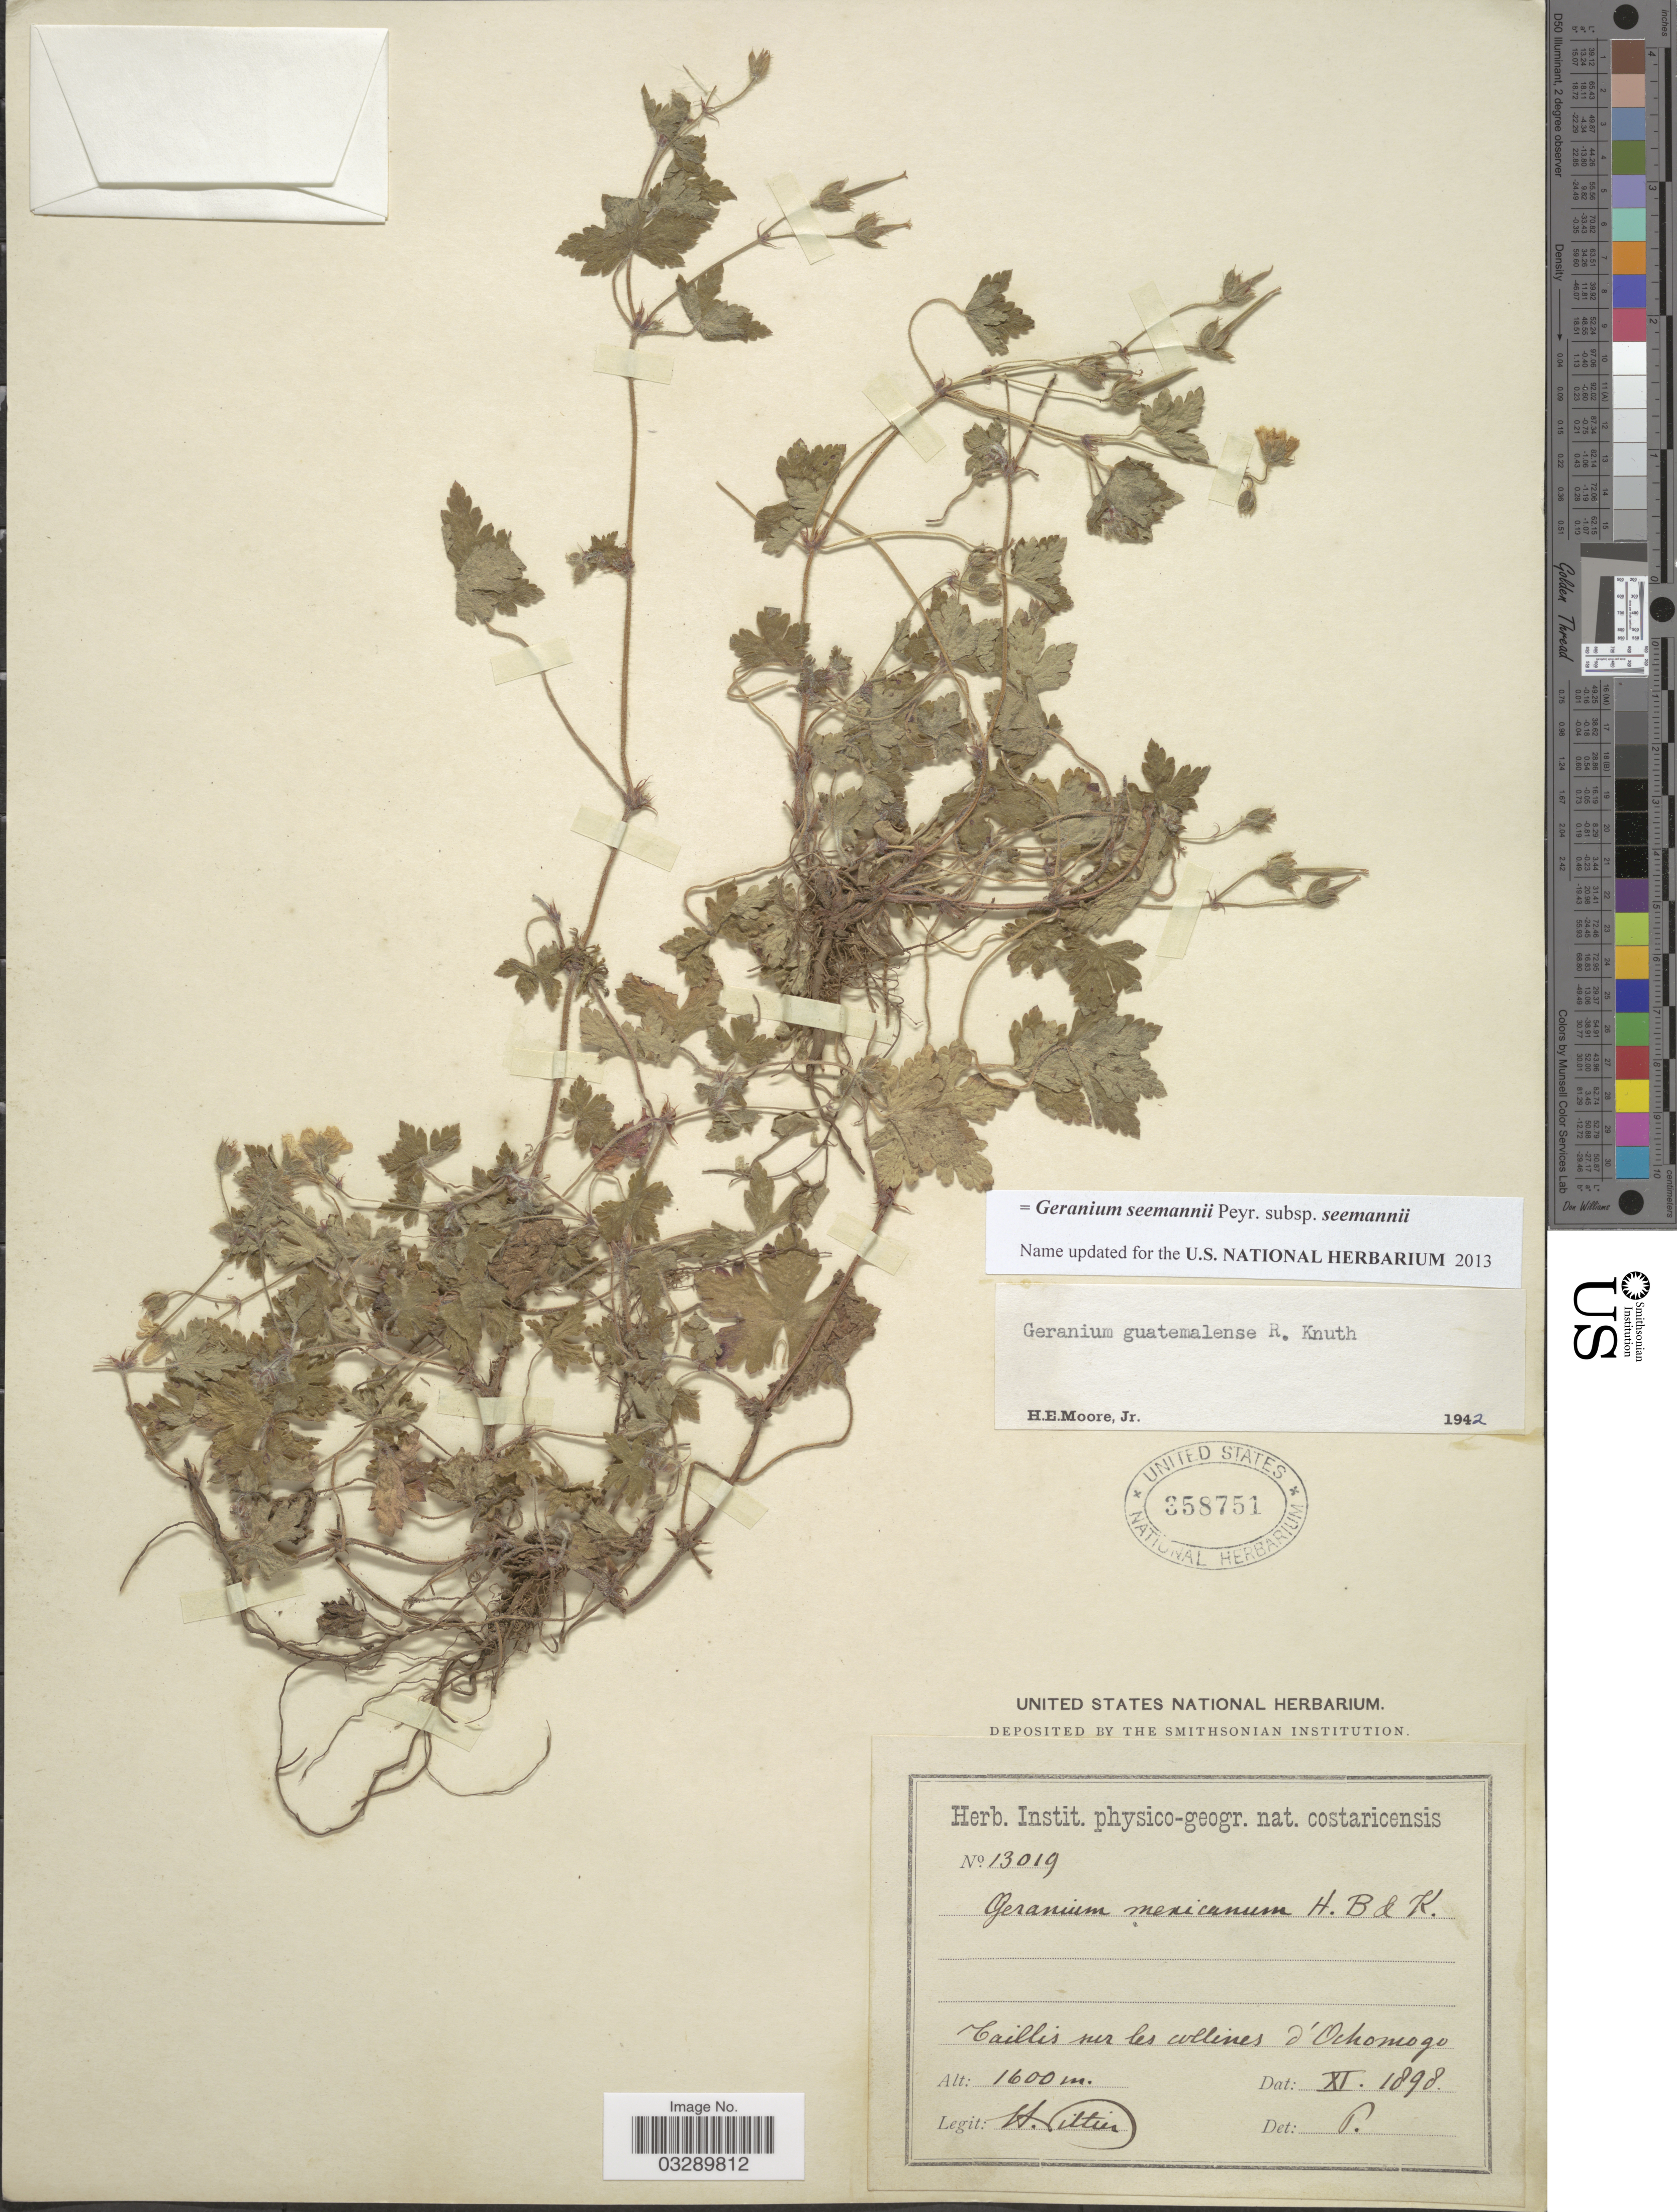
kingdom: Plantae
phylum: Tracheophyta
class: Magnoliopsida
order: Geraniales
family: Geraniaceae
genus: Geranium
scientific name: Geranium seemannii subsp. seemannii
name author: Peyr.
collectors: H. F. Pittier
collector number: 13019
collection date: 1898-11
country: Costa Rica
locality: Caillis sur les collines d'Ochomogo.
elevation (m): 1600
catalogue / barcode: US 358751